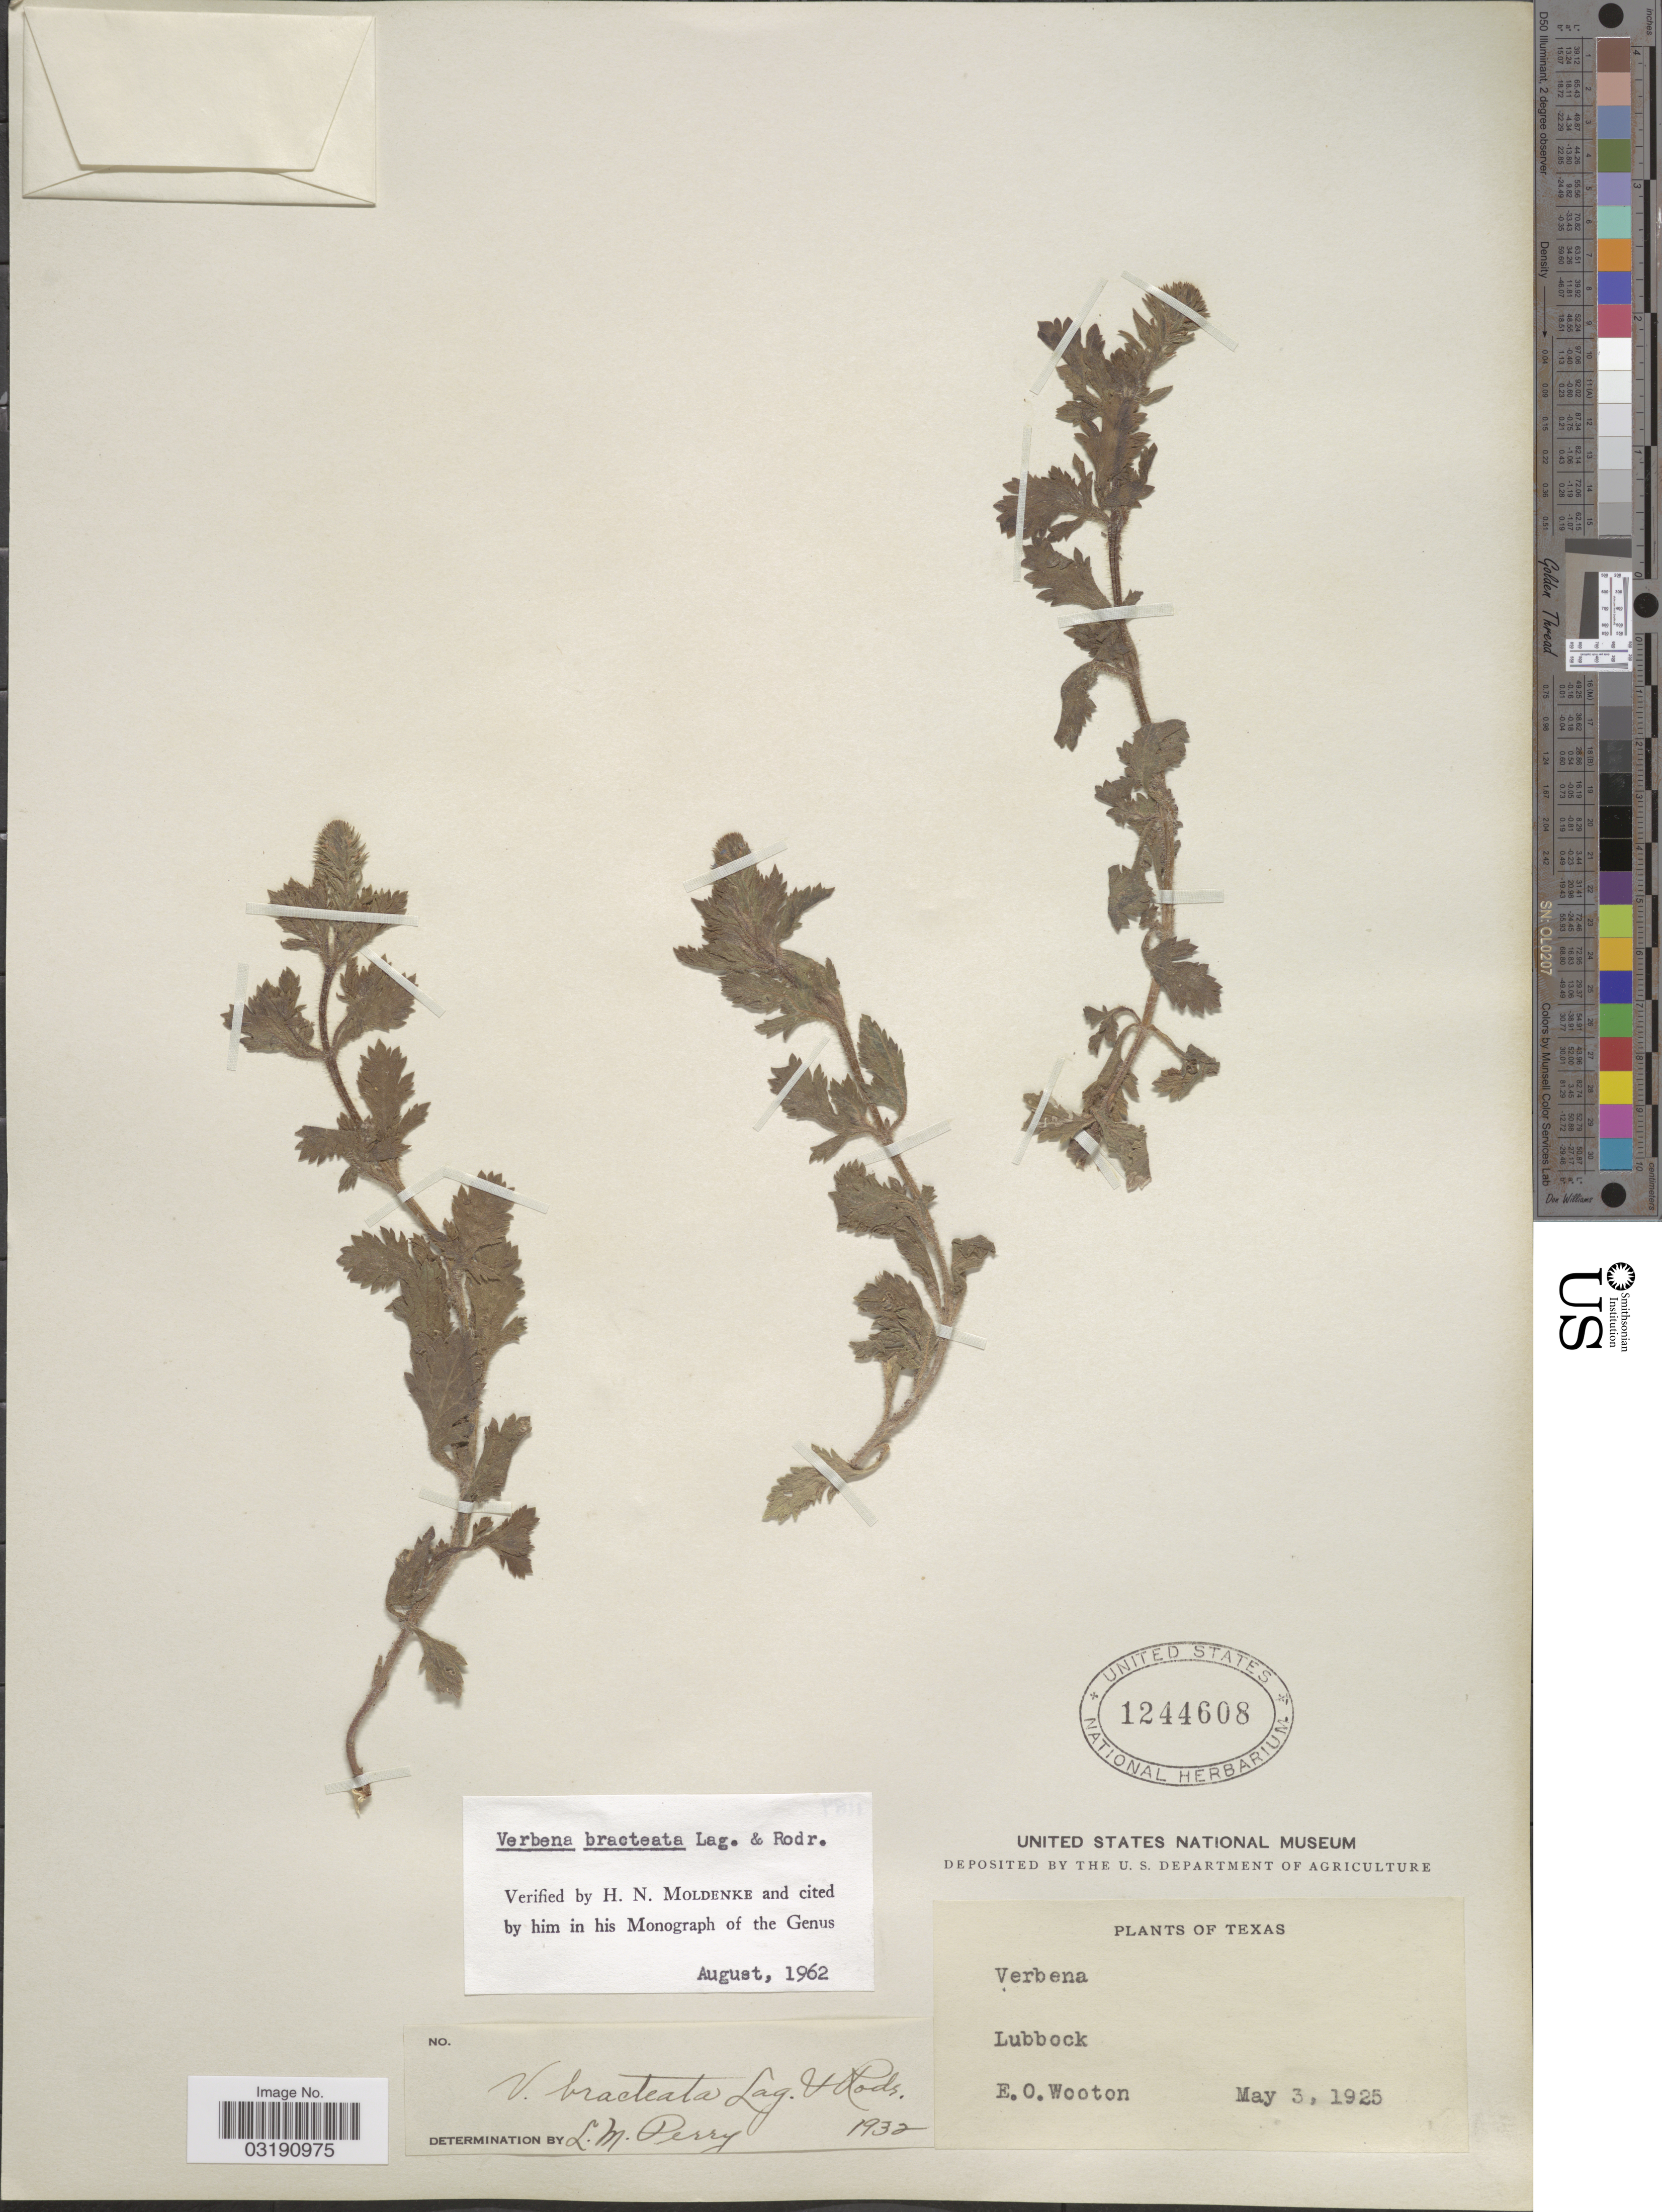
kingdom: Plantae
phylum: Tracheophyta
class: Magnoliopsida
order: Lamiales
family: Verbenaceae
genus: Verbena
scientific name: Verbena bracteata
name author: Cav. ex Lag. & Rodr.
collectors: E. O. Wooton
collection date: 1925-05-03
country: United States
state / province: Texas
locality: Lubbock.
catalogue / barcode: US 1244608